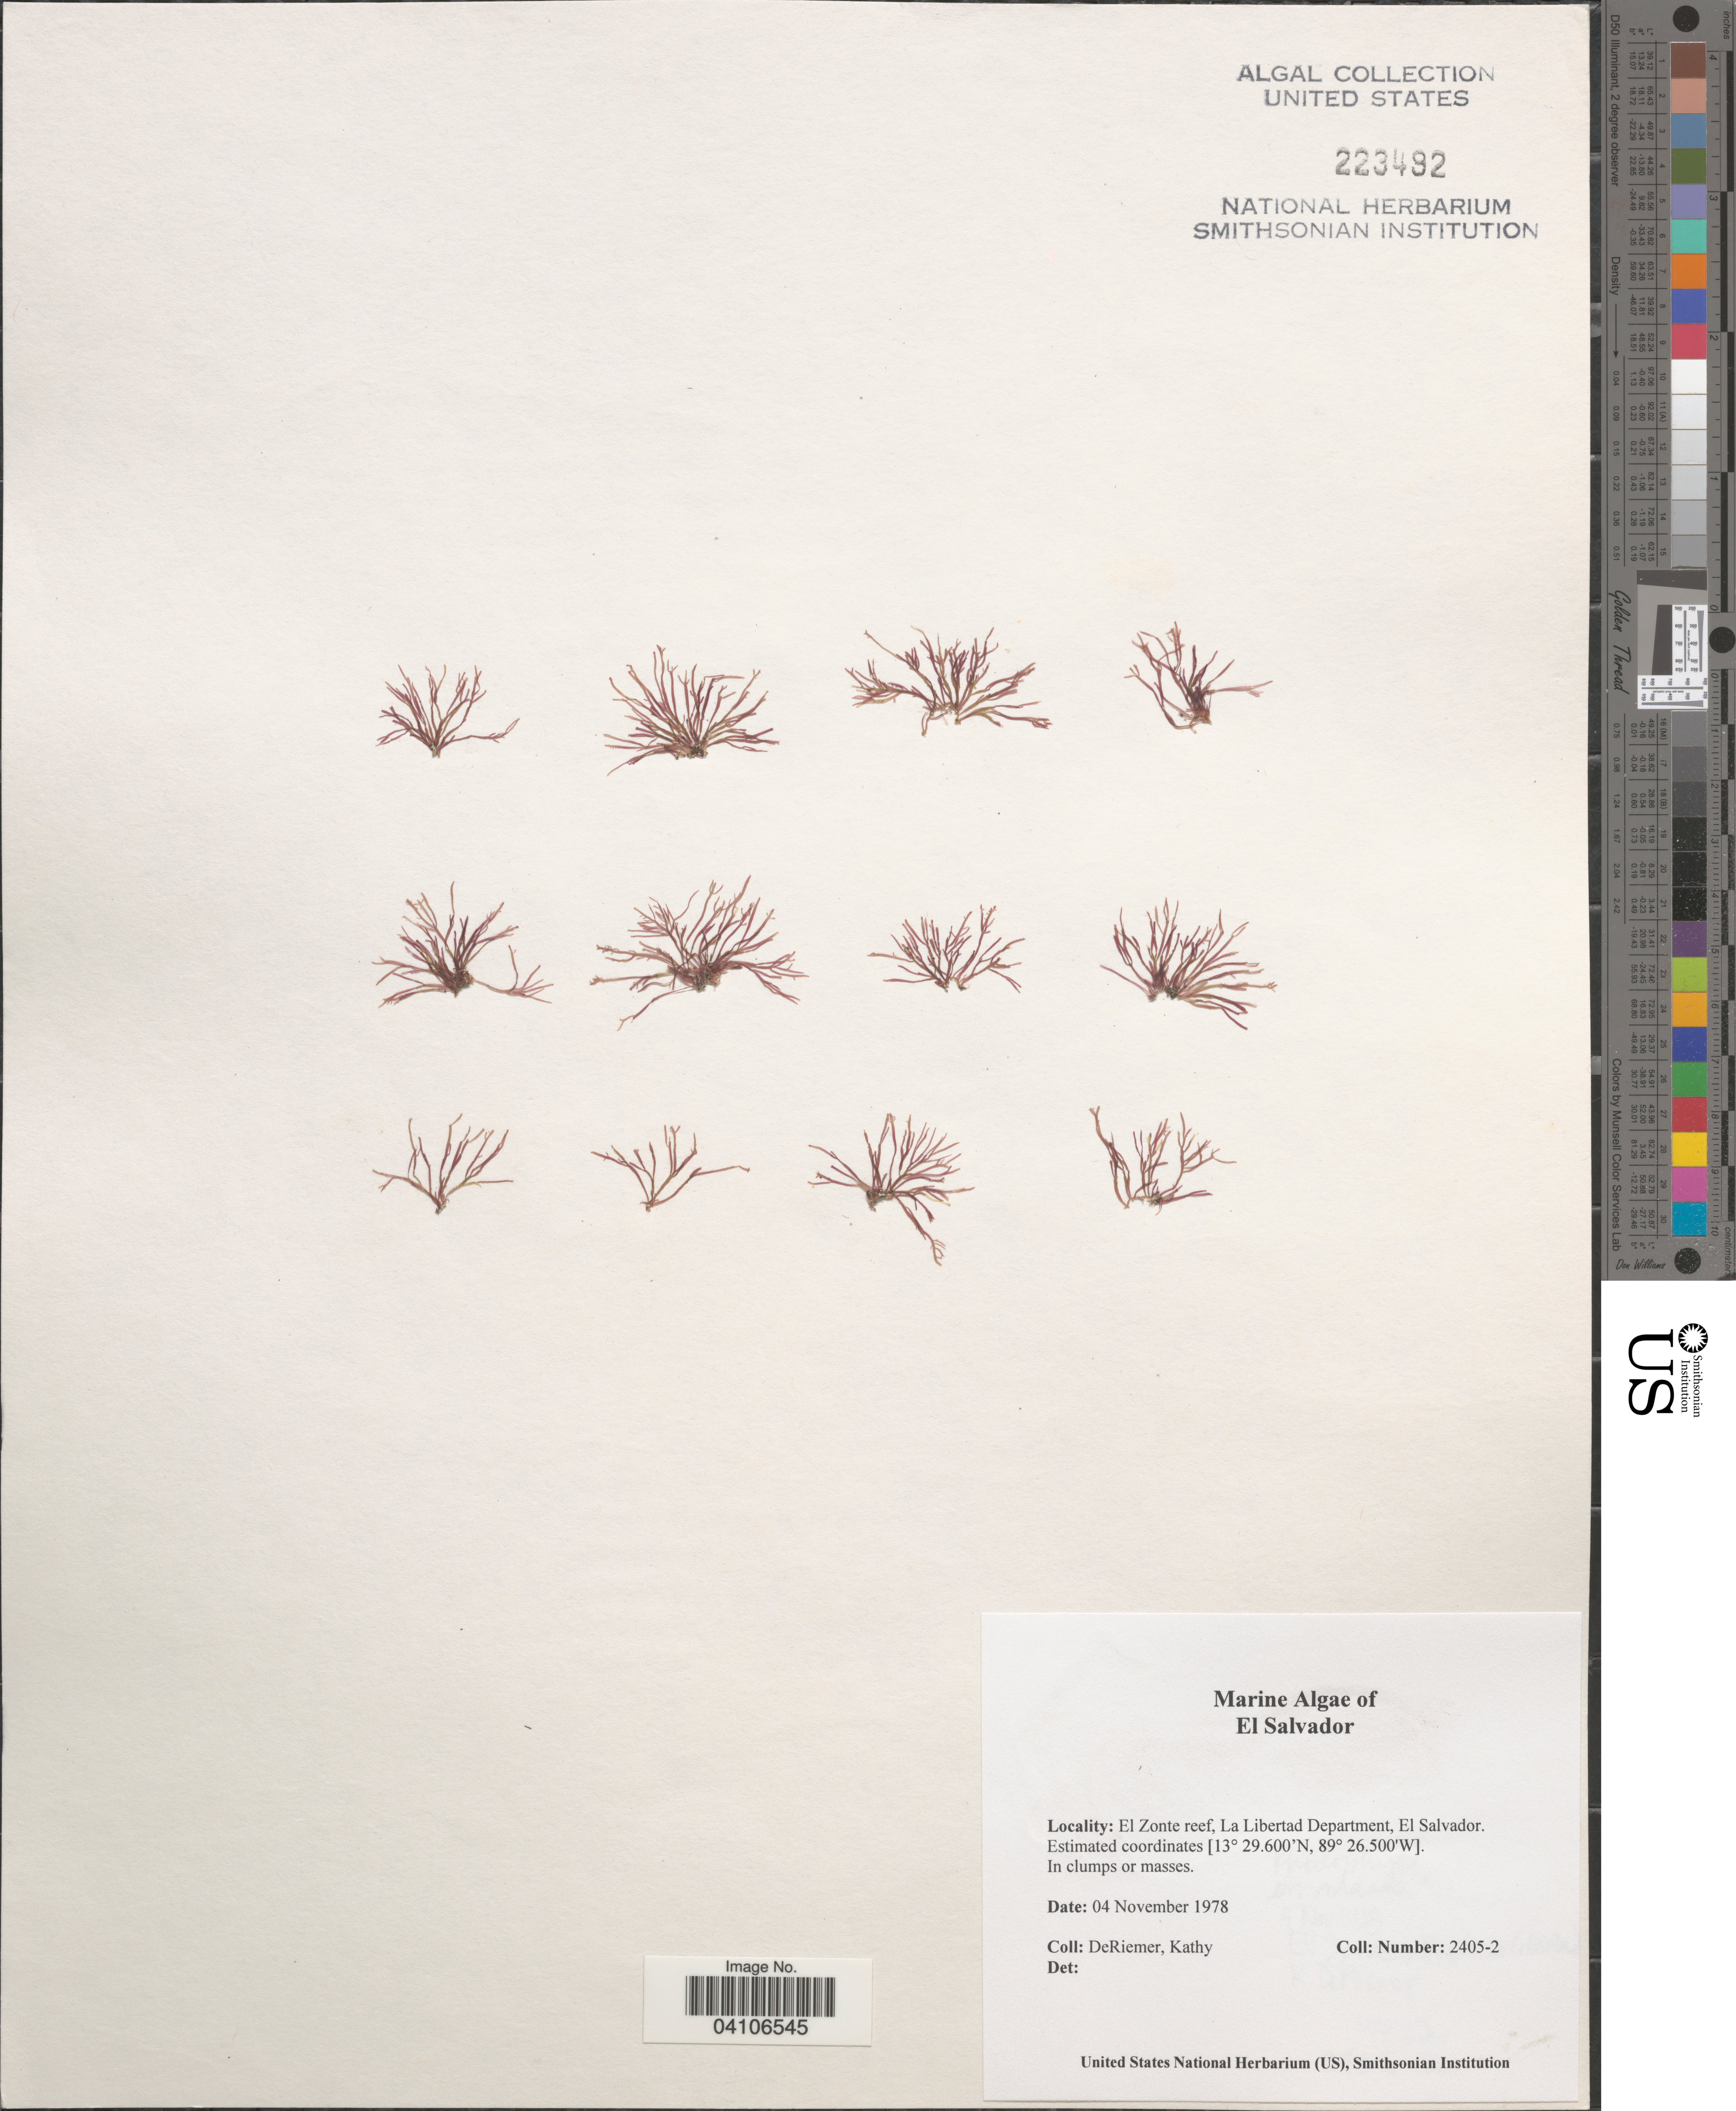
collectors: K. DeRiemer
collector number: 2405-2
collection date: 1978-11-04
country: El Salvador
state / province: La Libertad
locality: El Zonte reef, La Libertad Department.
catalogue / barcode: US 223492